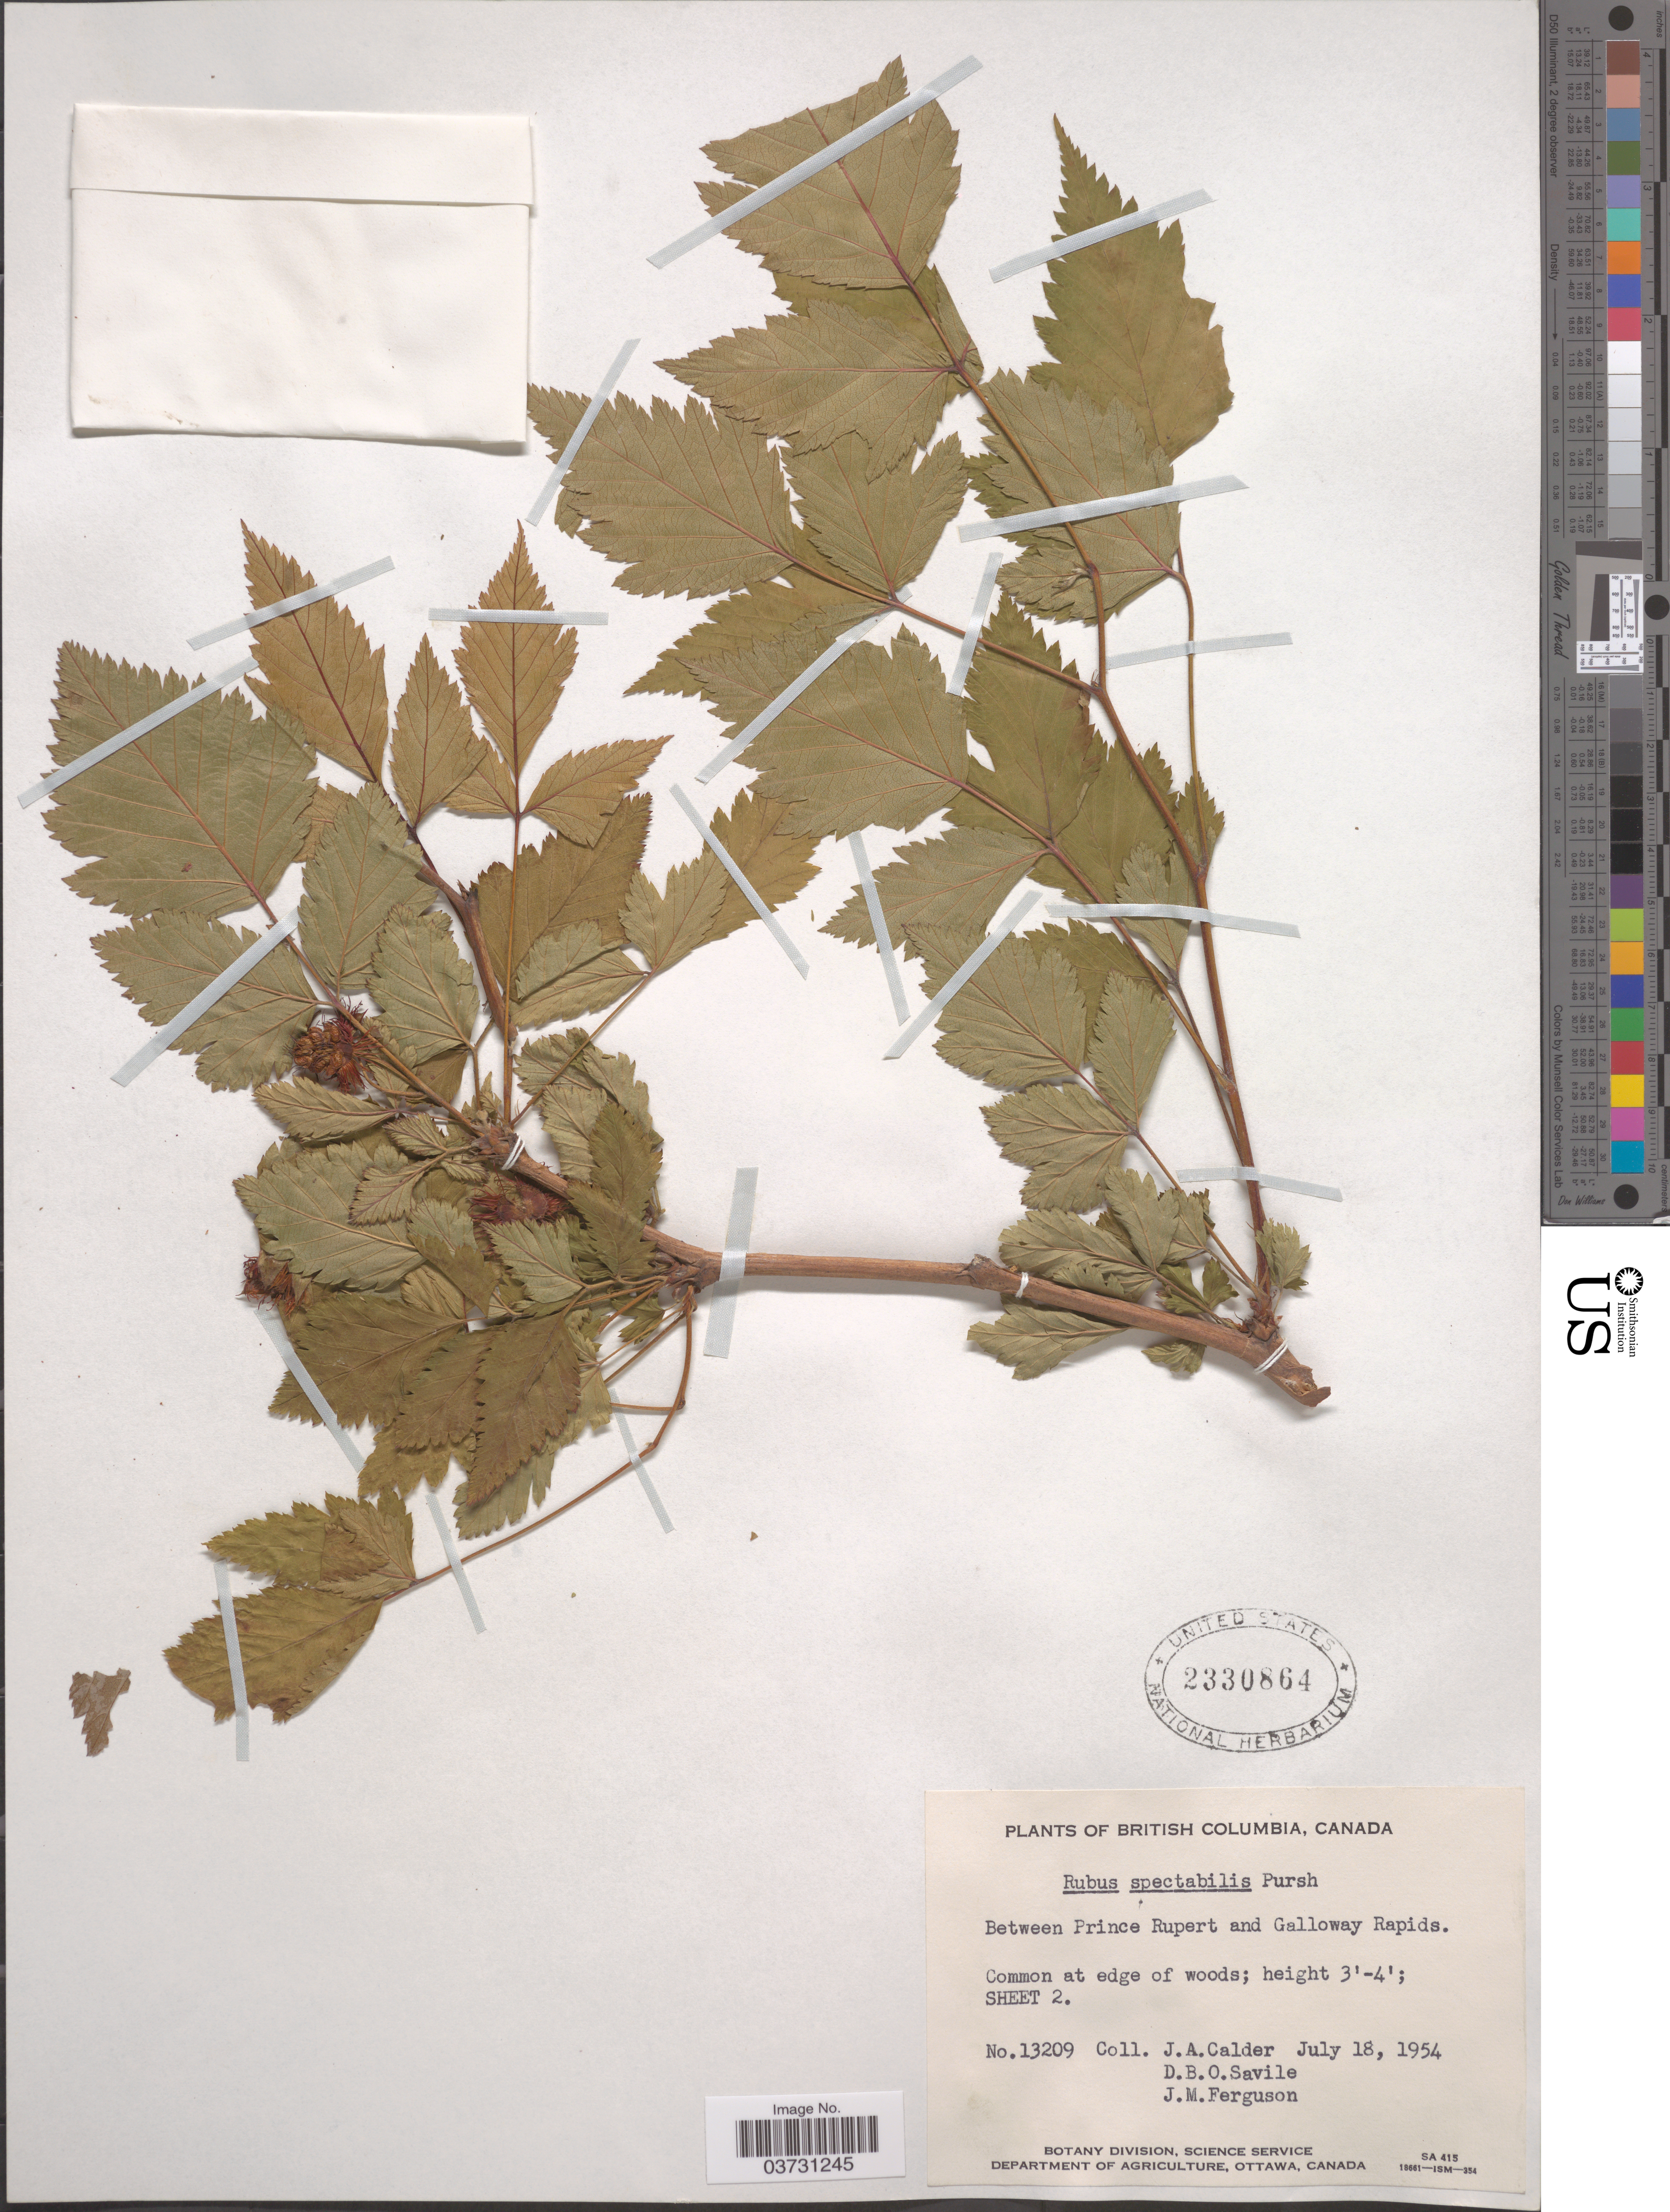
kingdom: Plantae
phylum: Tracheophyta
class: Magnoliopsida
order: Rosales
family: Rosaceae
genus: Rubus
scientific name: Rubus spectabilis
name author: Pursh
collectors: J. A. Calder, D. Savile & J. M. Ferguson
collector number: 13209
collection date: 1954-07-18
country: Canada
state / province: British Columbia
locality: Between Prince Rupert and Galloway Rapids.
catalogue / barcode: US 2330864